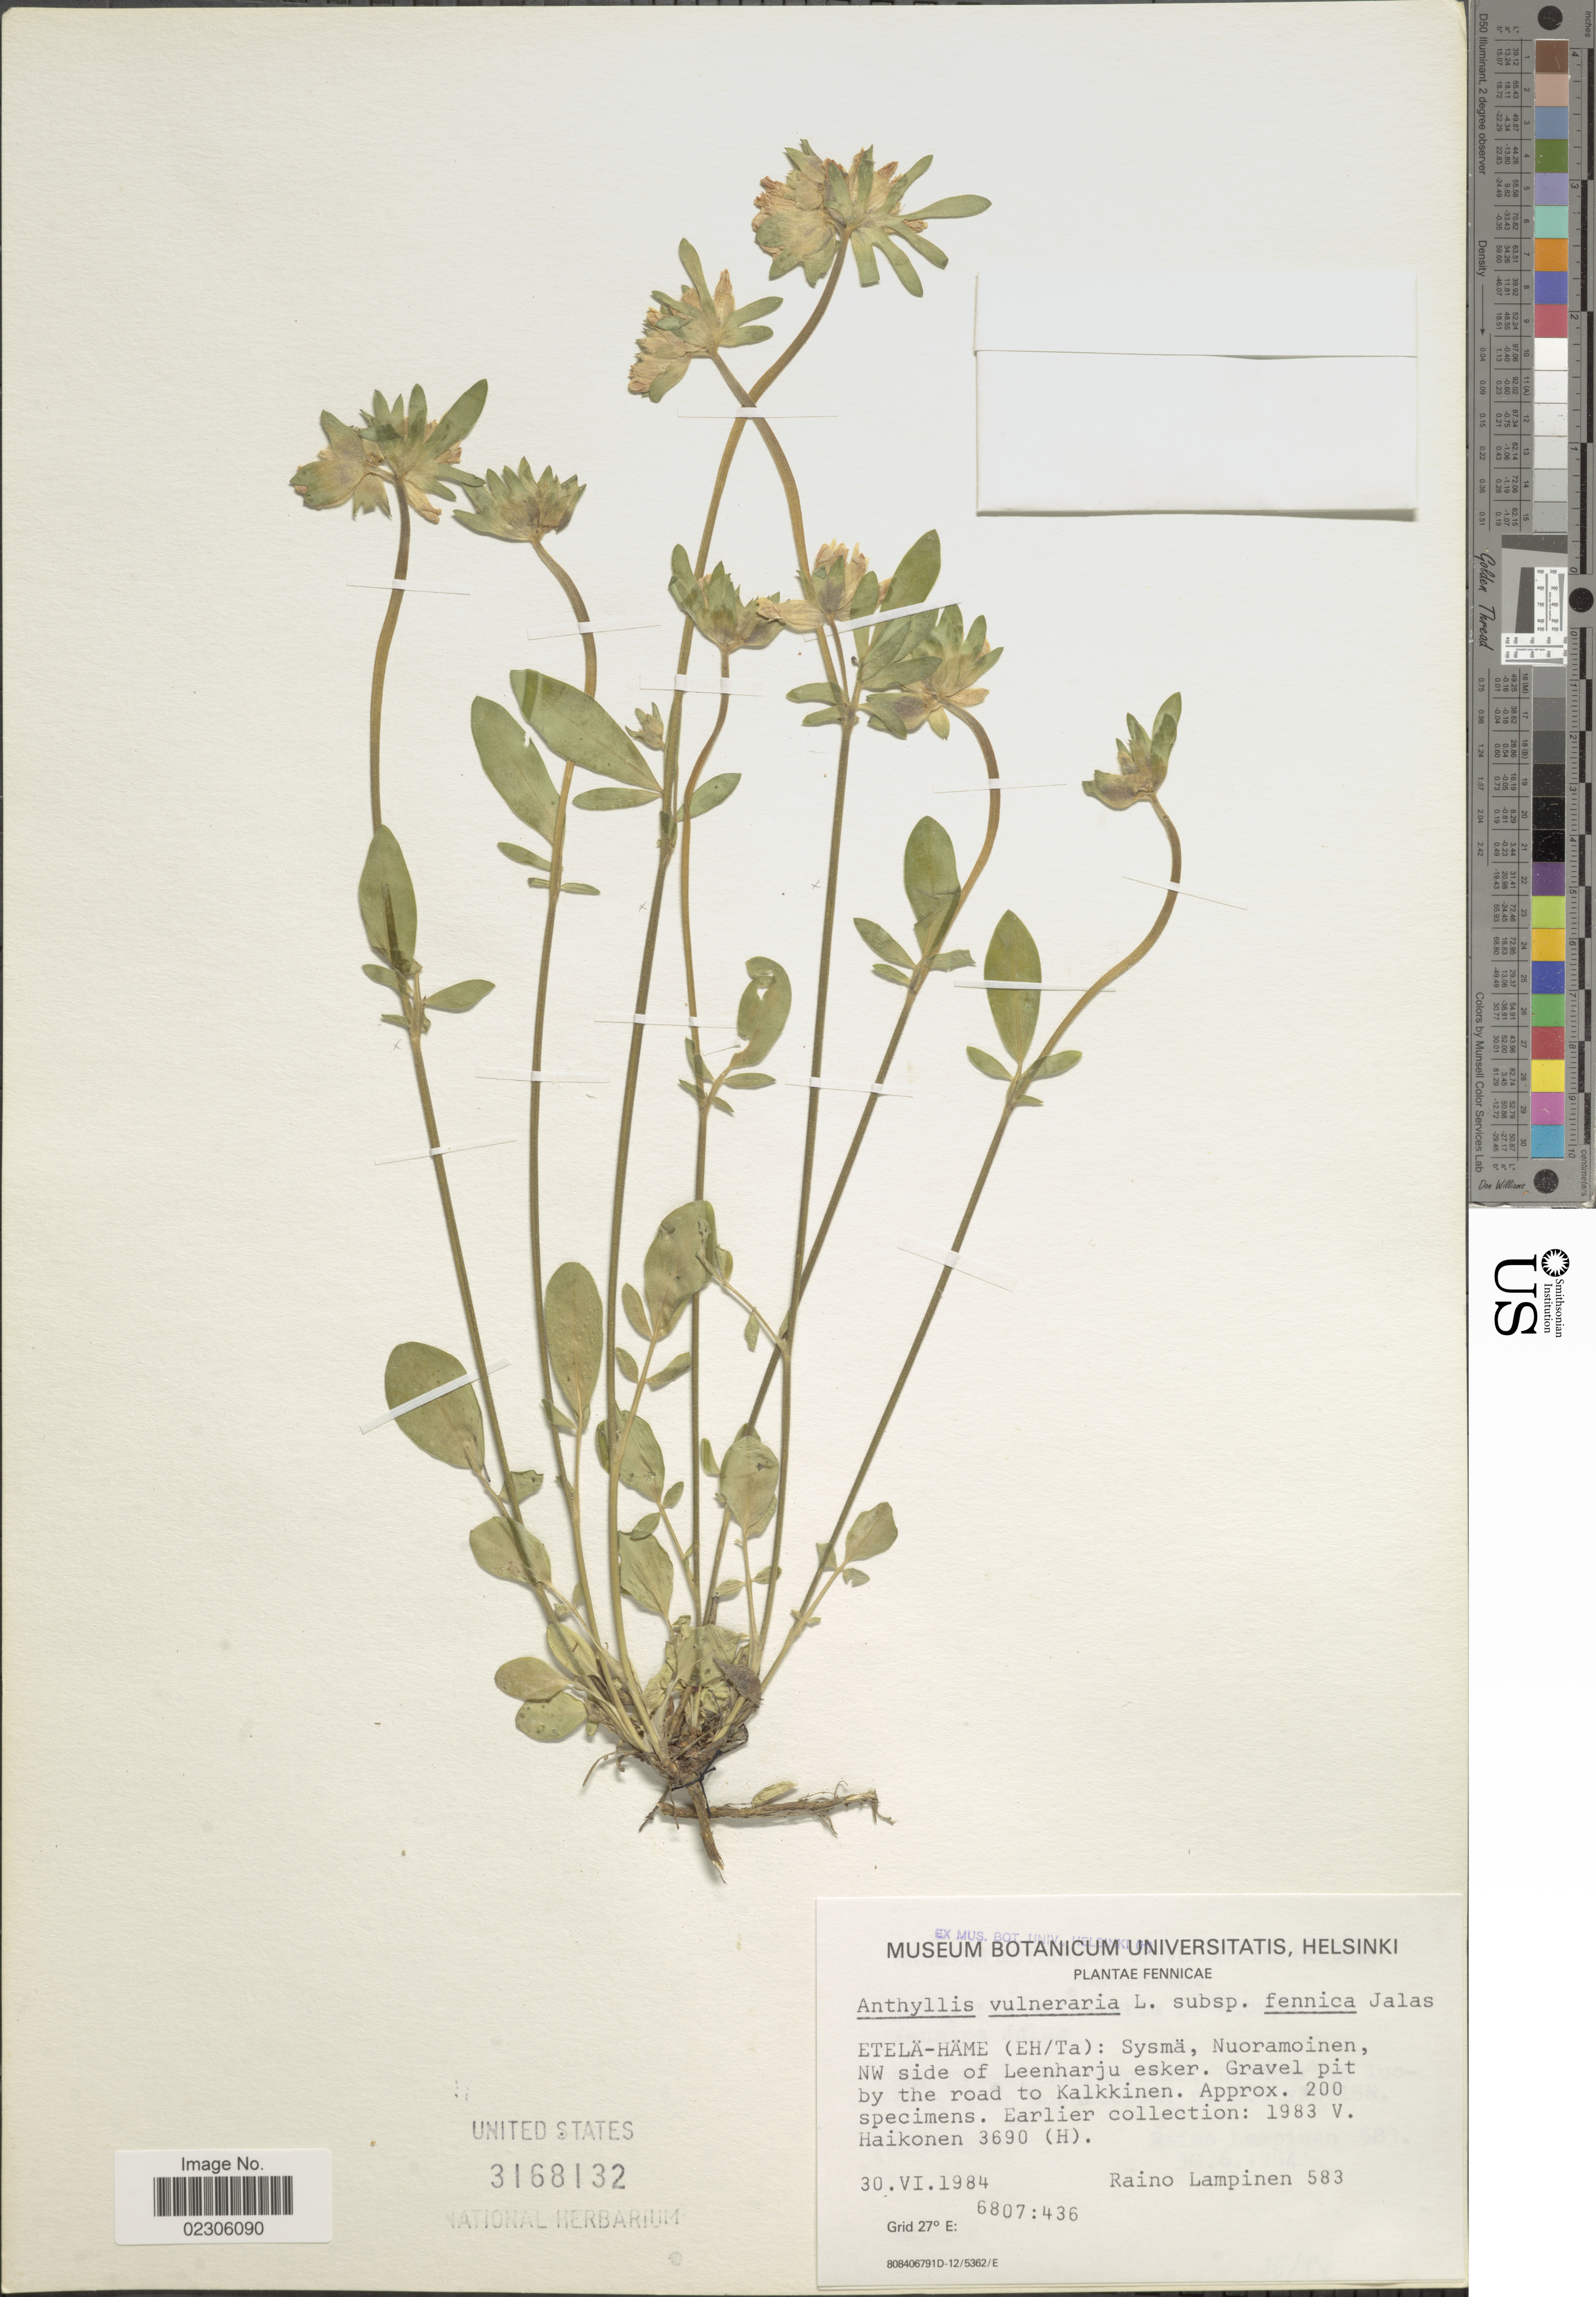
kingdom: Plantae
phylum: Tracheophyta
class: Magnoliopsida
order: Fabales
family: Fabaceae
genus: Anthyllis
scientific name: Anthyllis vulneraria subsp. fennica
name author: (Jalas) Cullen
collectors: R. Lampinen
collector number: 583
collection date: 1984-06-30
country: Finland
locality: Fennicae, Etela-Hame (Eh/Ta), Sysma, Nuoramoinen, NW side of Leenharju esker, gravel pit by the road to Kalkkinen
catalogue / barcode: US 3168132